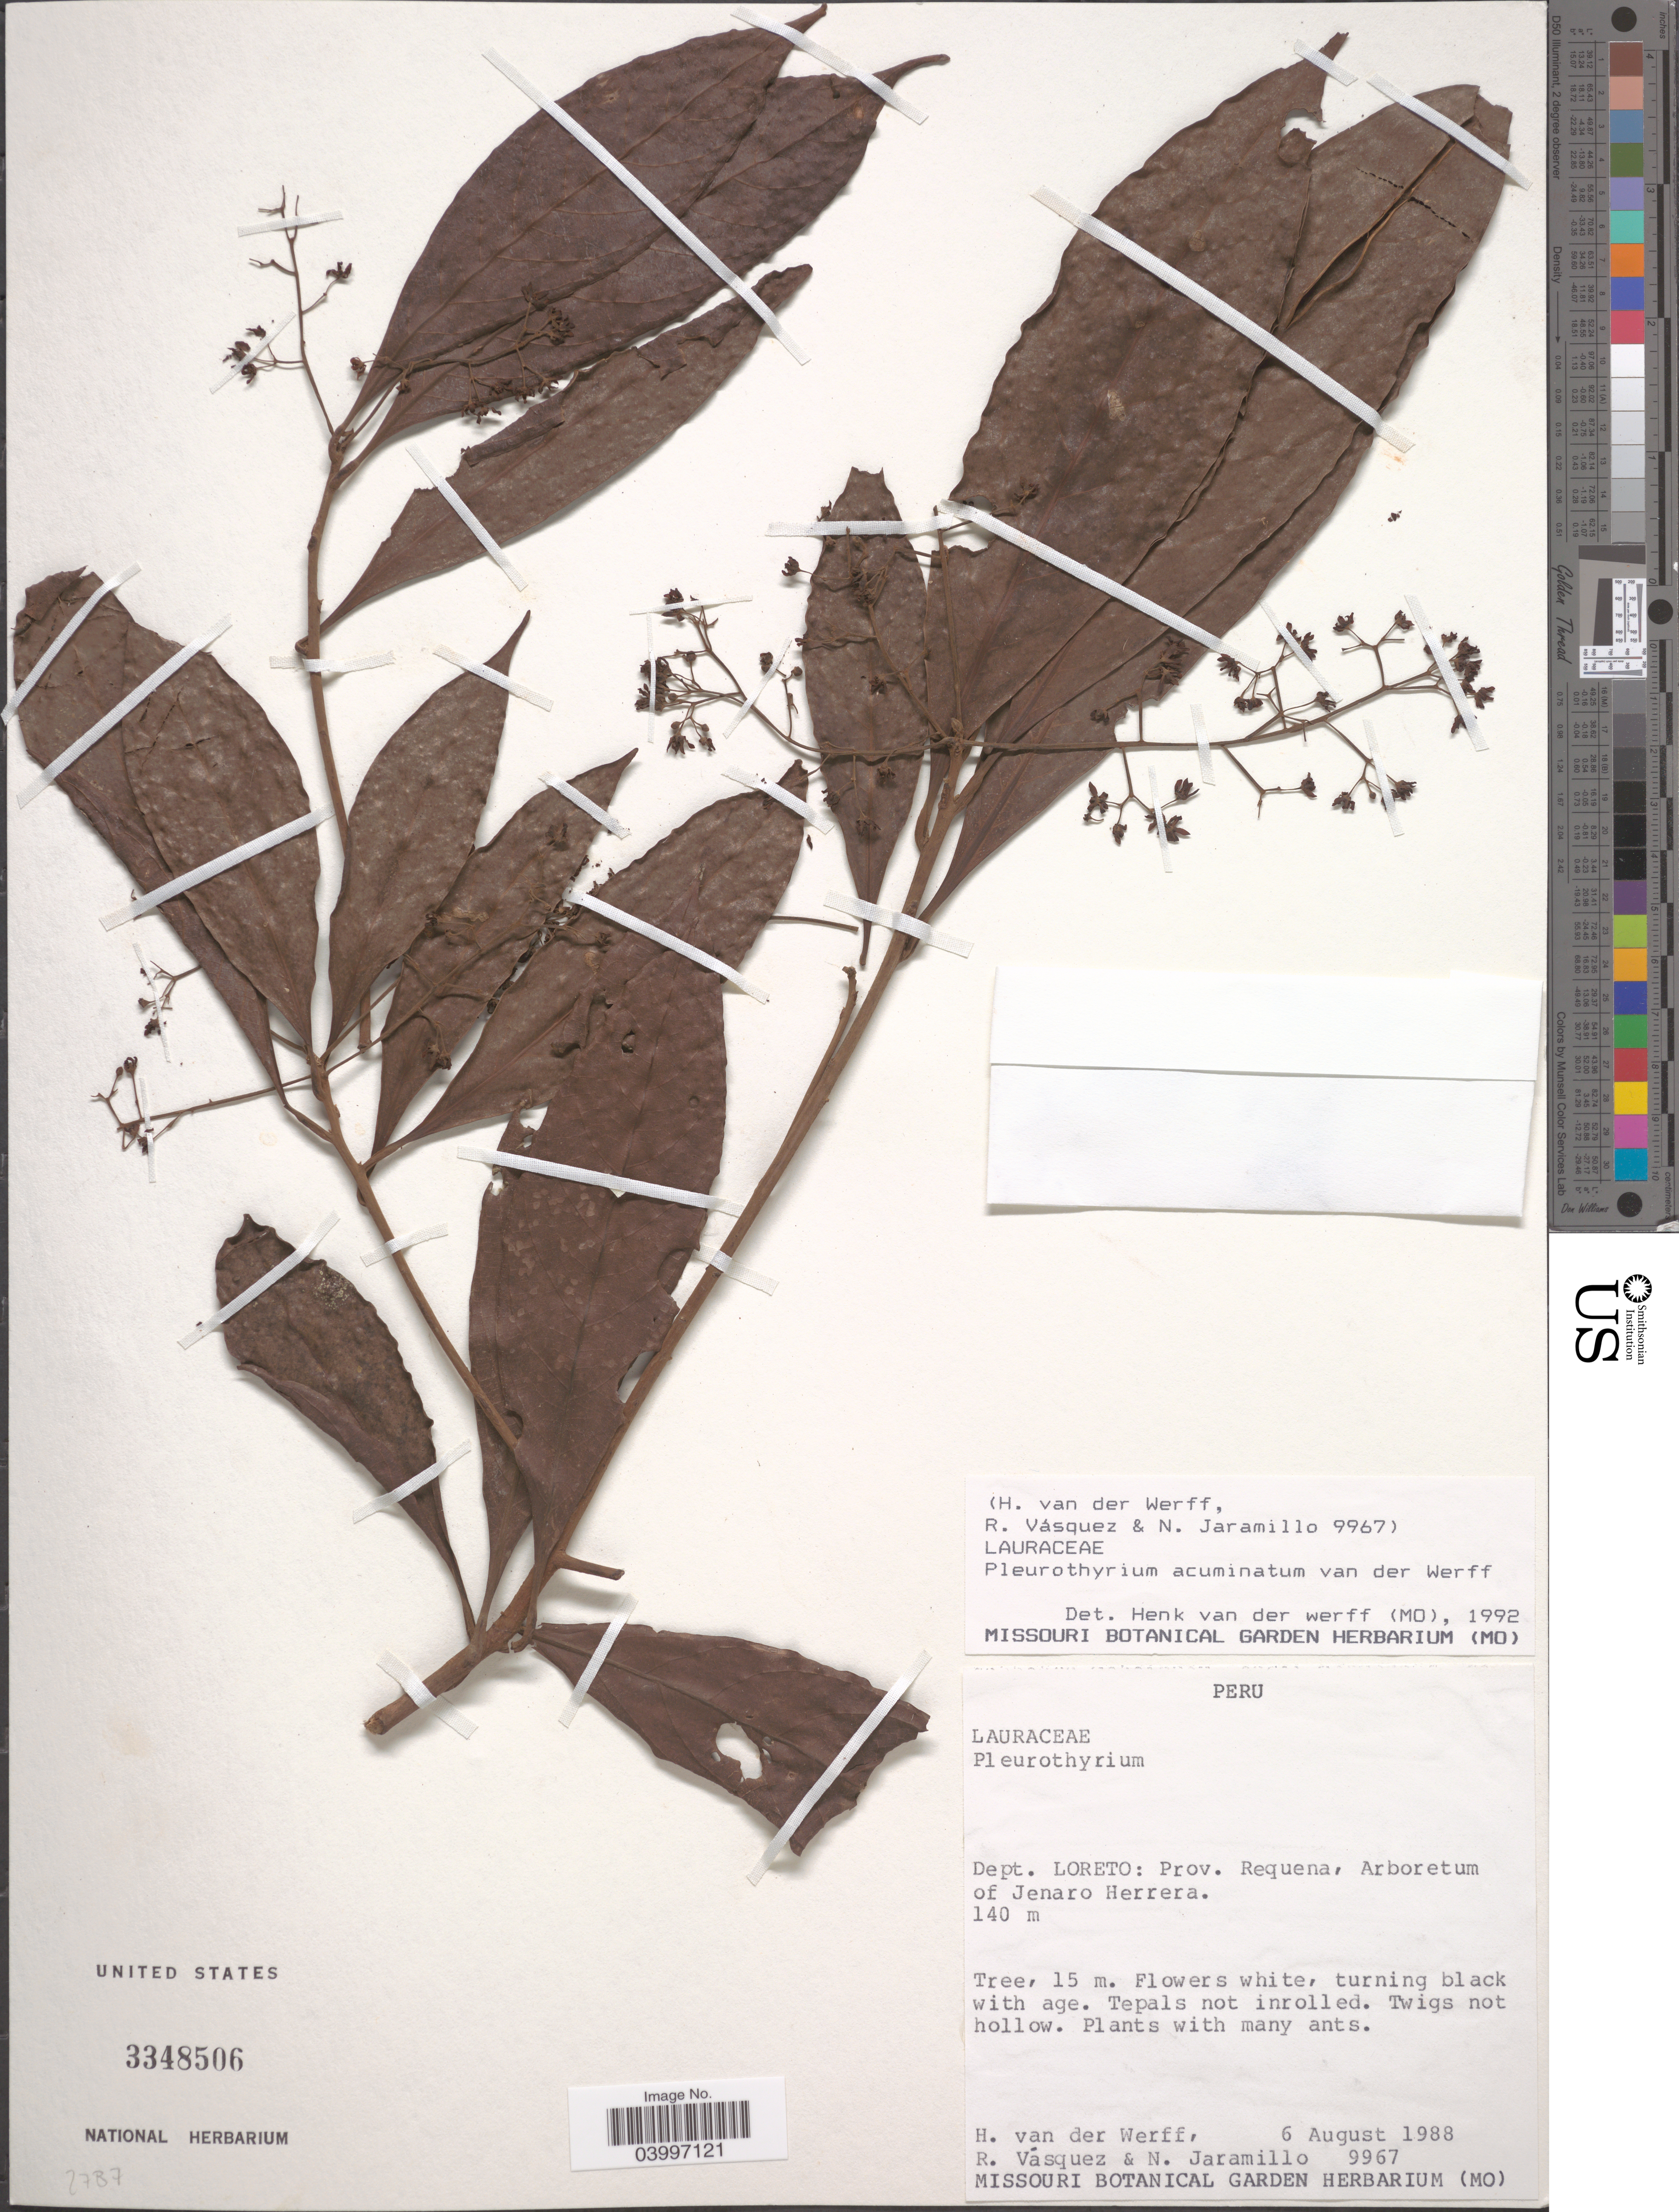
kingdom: Plantae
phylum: Tracheophyta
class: Magnoliopsida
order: Laurales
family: Lauraceae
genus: Pleurothyrium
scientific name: Pleurothyrium acuminatum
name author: van der Werff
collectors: H. van der Werff, R. Vasquez & N. Jaramillo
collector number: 9967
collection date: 1988-08-06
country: Peru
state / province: Loreto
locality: Dept. Loreto: Prov. Requena, Arboretum of Jenaro Herrera.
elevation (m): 140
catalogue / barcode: US 3348506